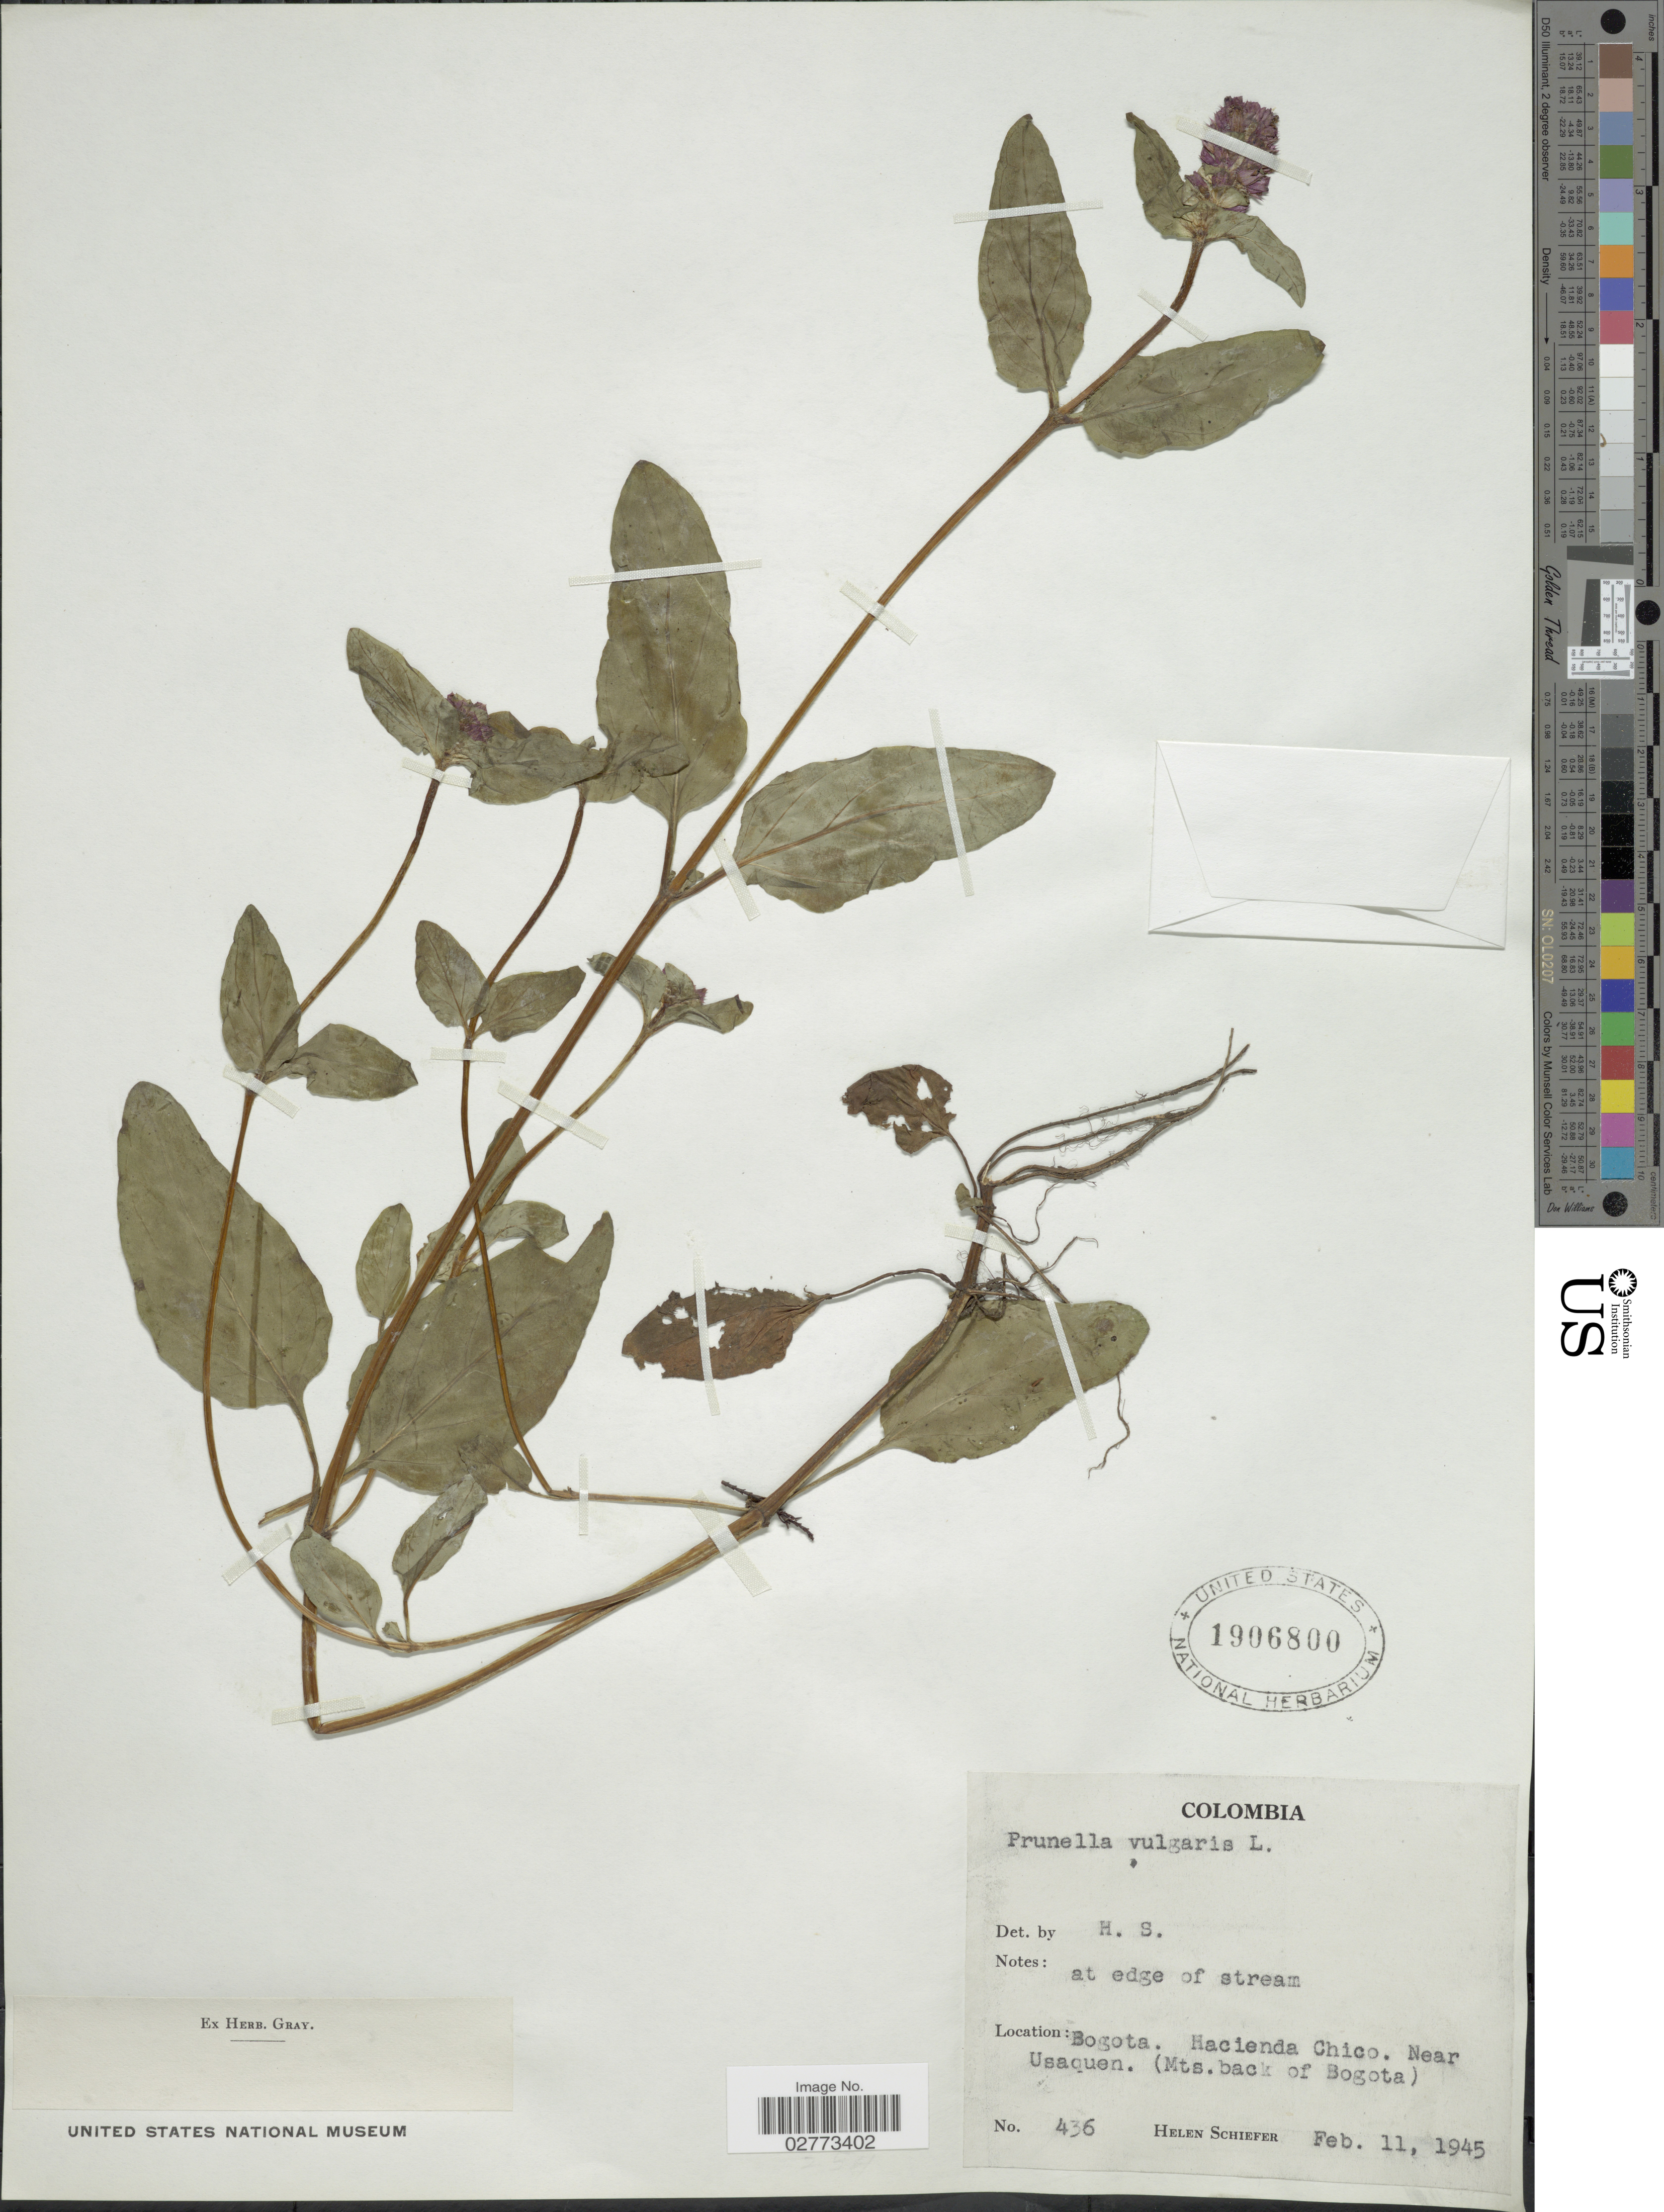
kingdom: Plantae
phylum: Tracheophyta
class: Magnoliopsida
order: Lamiales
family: Lamiaceae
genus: Prunella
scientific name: Prunella vulgaris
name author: L.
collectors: H. Schiefer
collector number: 436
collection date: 1945-02-11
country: Colombia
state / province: Bogota D.C.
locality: Bogota. Hacienda Chico. Near Usaquen. (Mts. back of Bogota).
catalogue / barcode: US 1906800